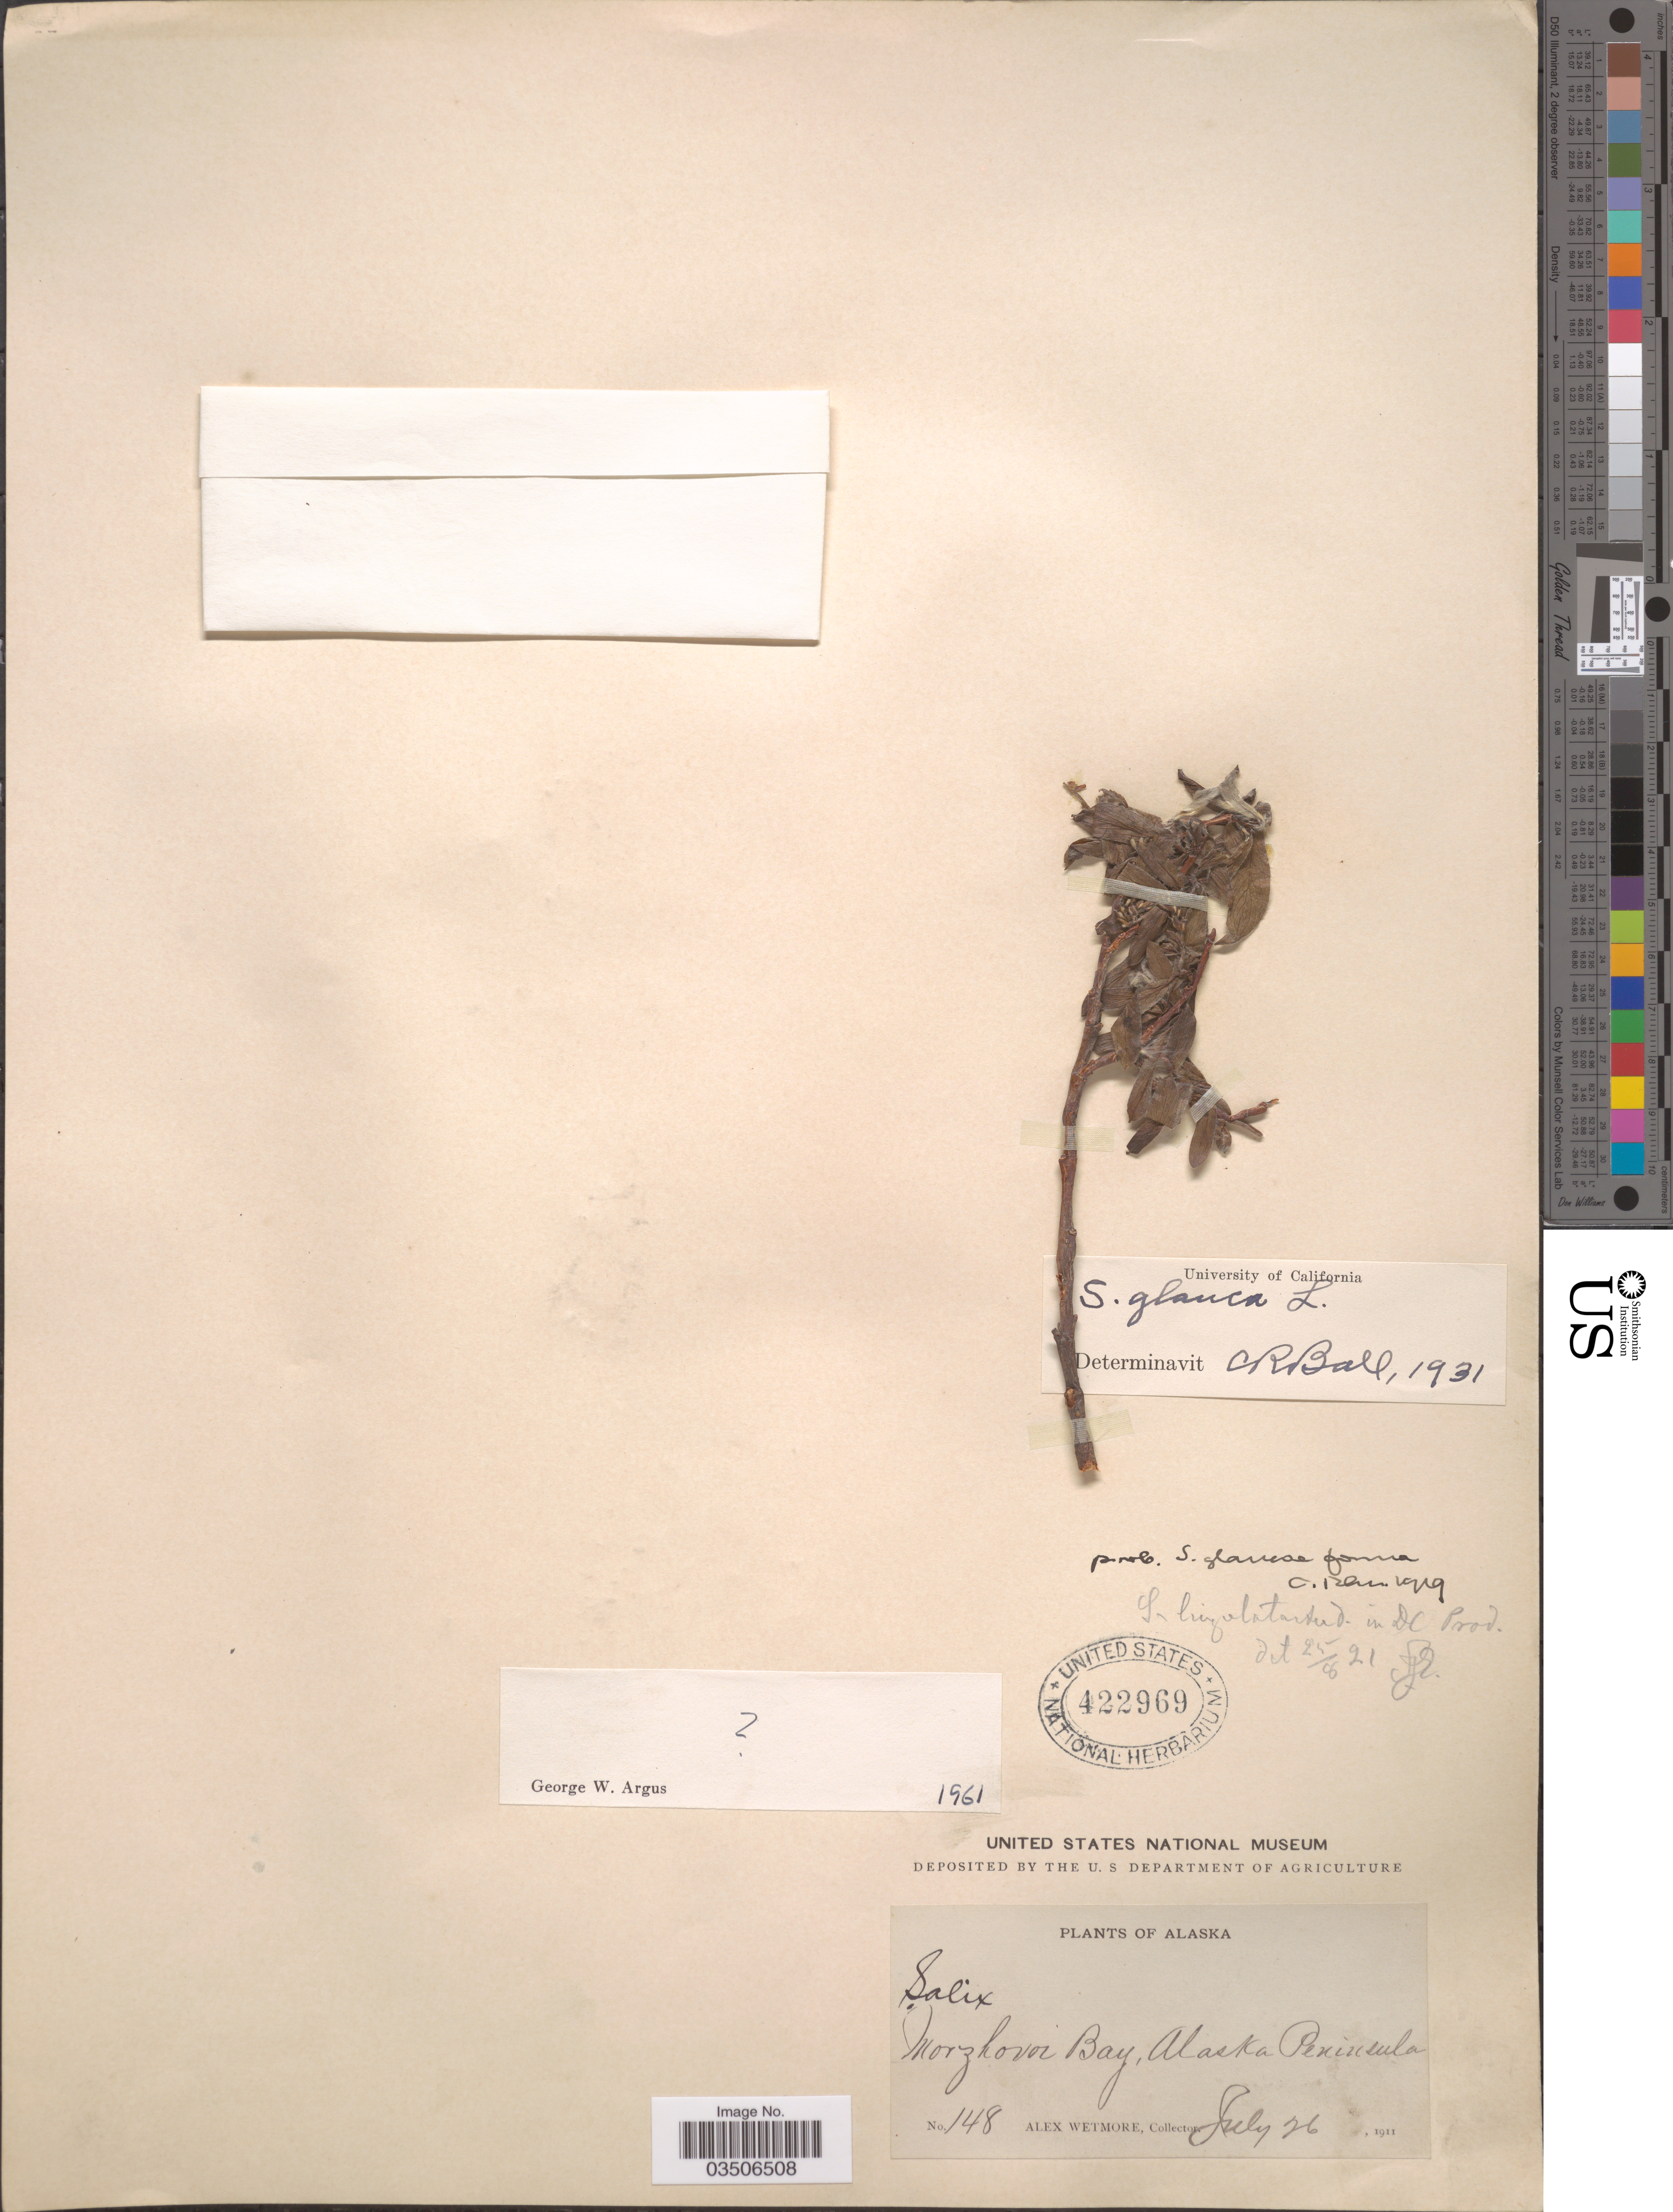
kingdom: Plantae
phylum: Tracheophyta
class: Magnoliopsida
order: Malpighiales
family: Salicaceae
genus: Salix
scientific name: Salix cordata x S. sericea Marshall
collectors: A. Wetmore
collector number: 148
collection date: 1911-07-26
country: United States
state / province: Alaska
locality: Morzhovoi Bay, Alaska Peninsula.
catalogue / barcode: US 422969